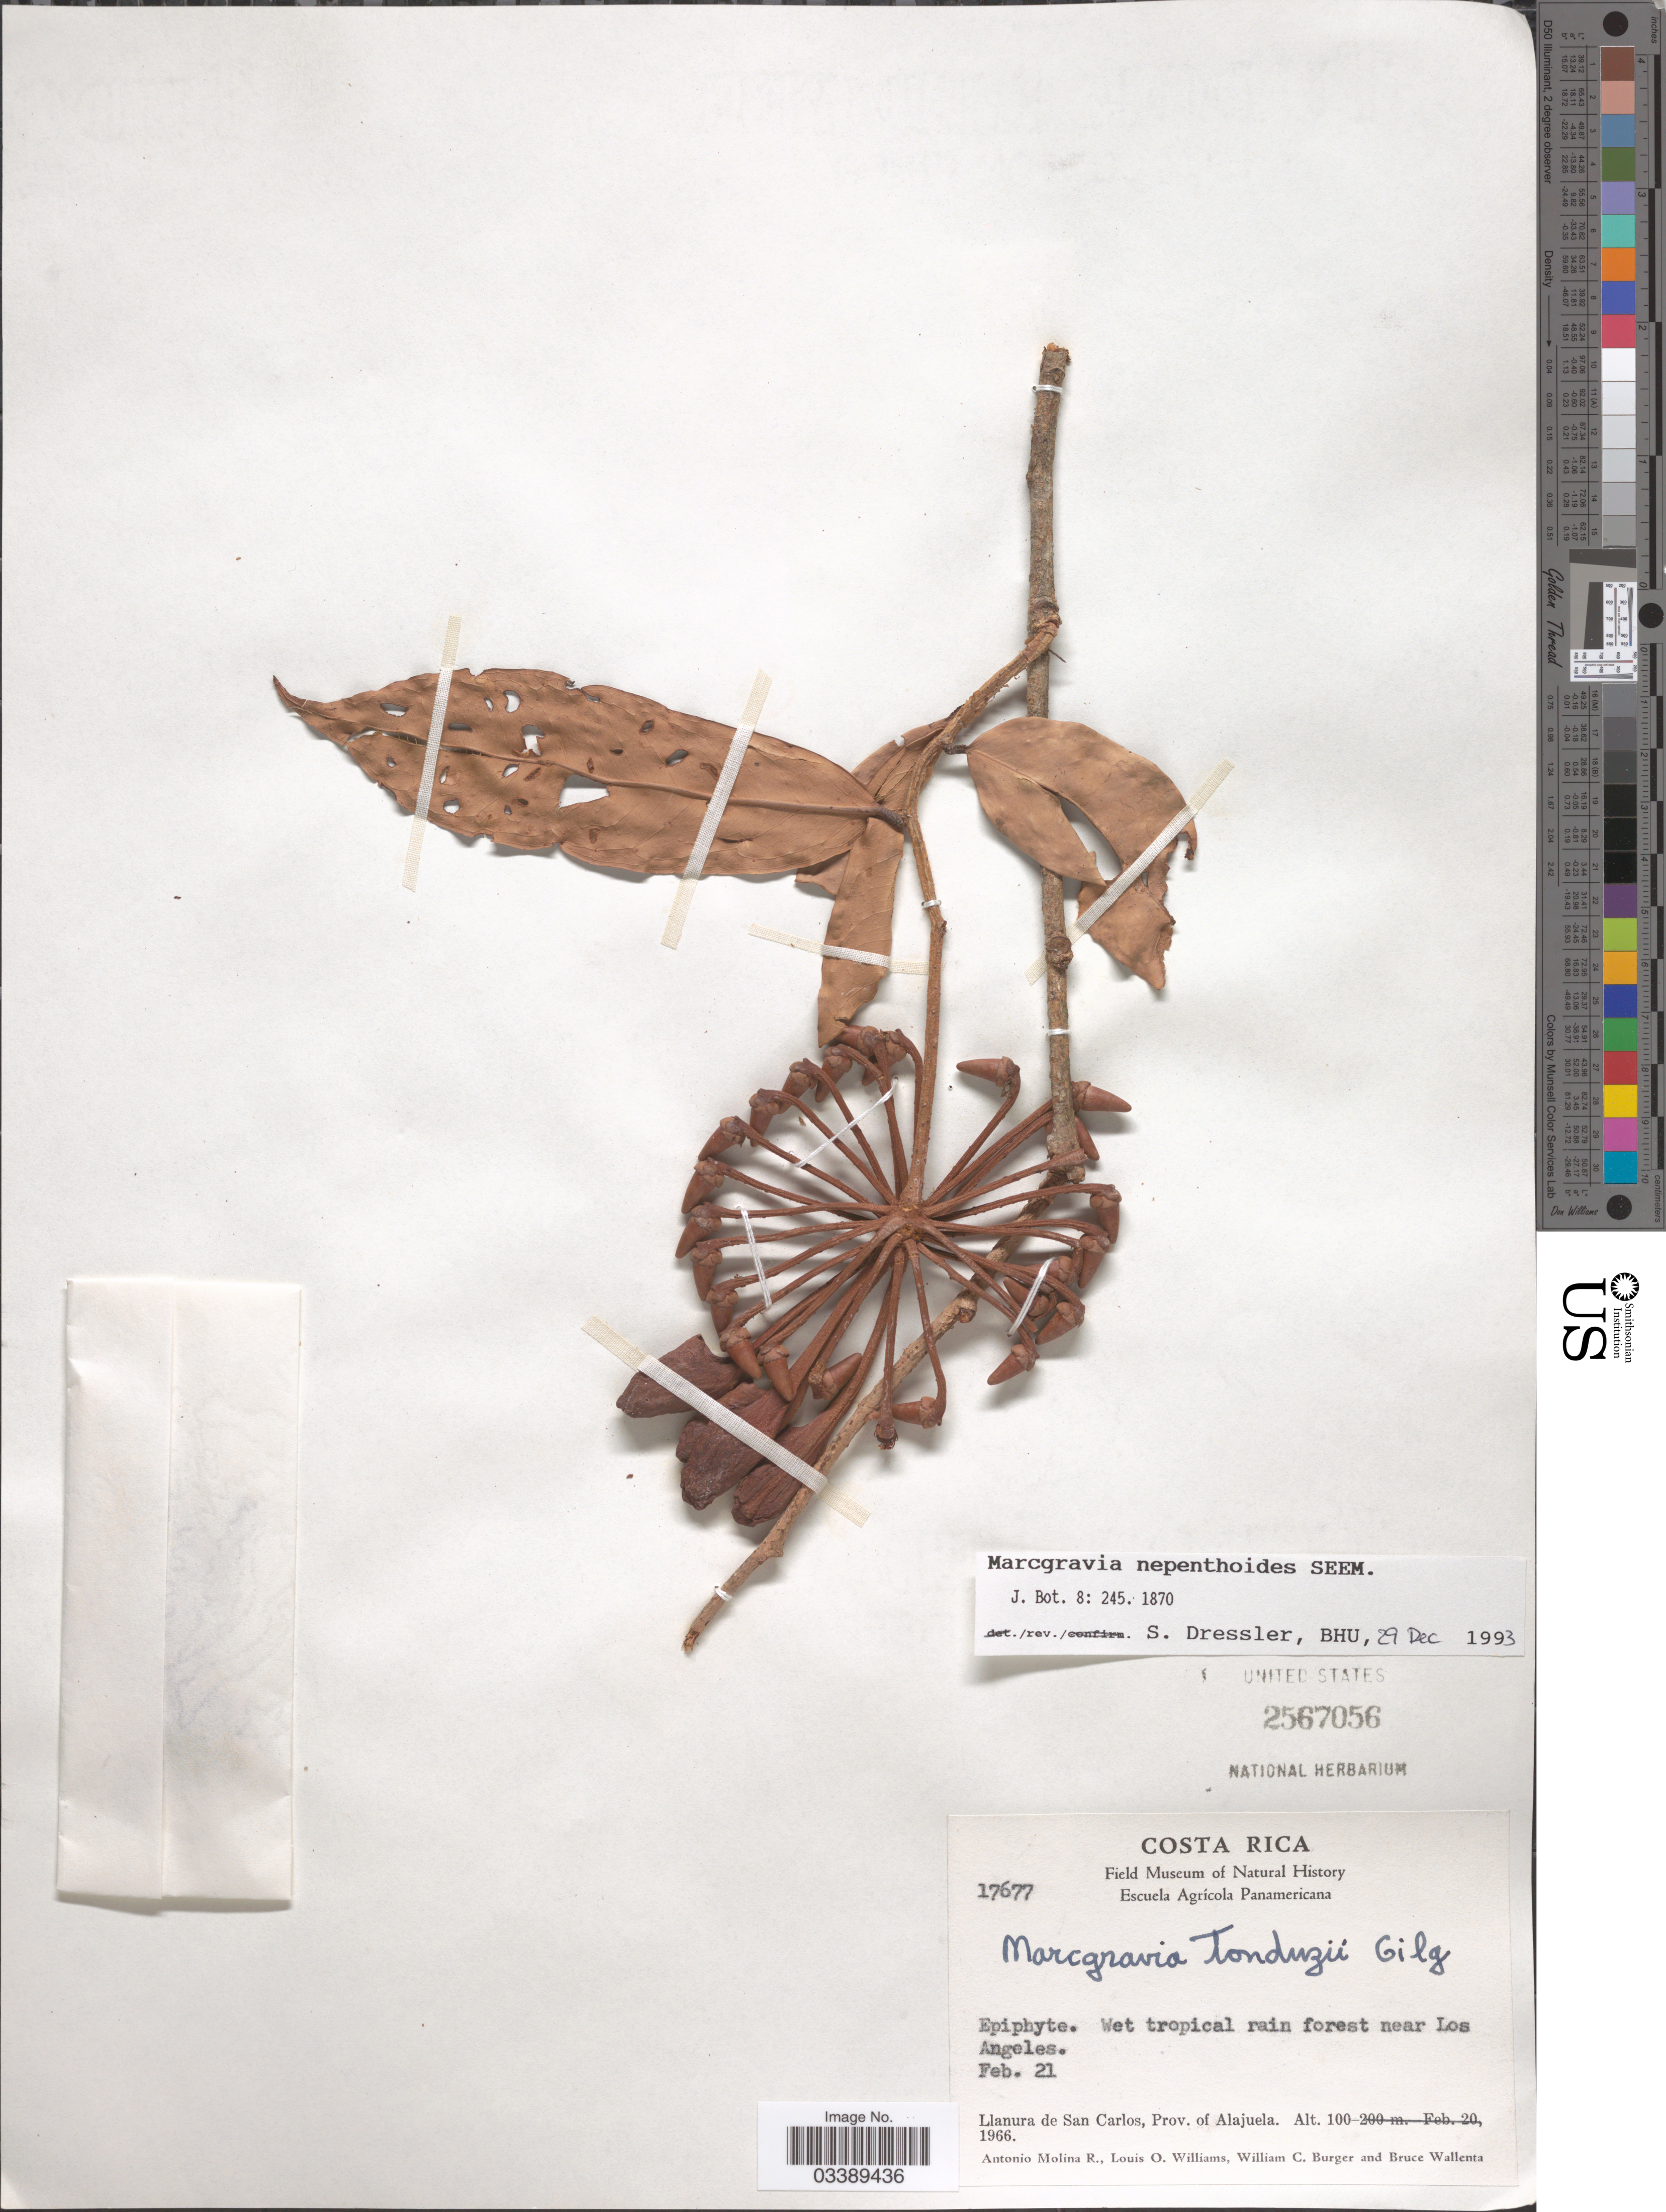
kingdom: Plantae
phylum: Tracheophyta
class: Magnoliopsida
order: Ericales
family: Marcgraviaceae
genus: Marcgravia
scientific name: Marcgravia nepenthoides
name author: Seem.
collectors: A. Molina R., L. O. Williams, W. Burger & B. Wallenta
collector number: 17677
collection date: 1966-02-21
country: Costa Rica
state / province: Alajuela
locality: Wet tropical rain forest near Los Angeles. Llanura de San Carlos.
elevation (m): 100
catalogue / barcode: US 2567056